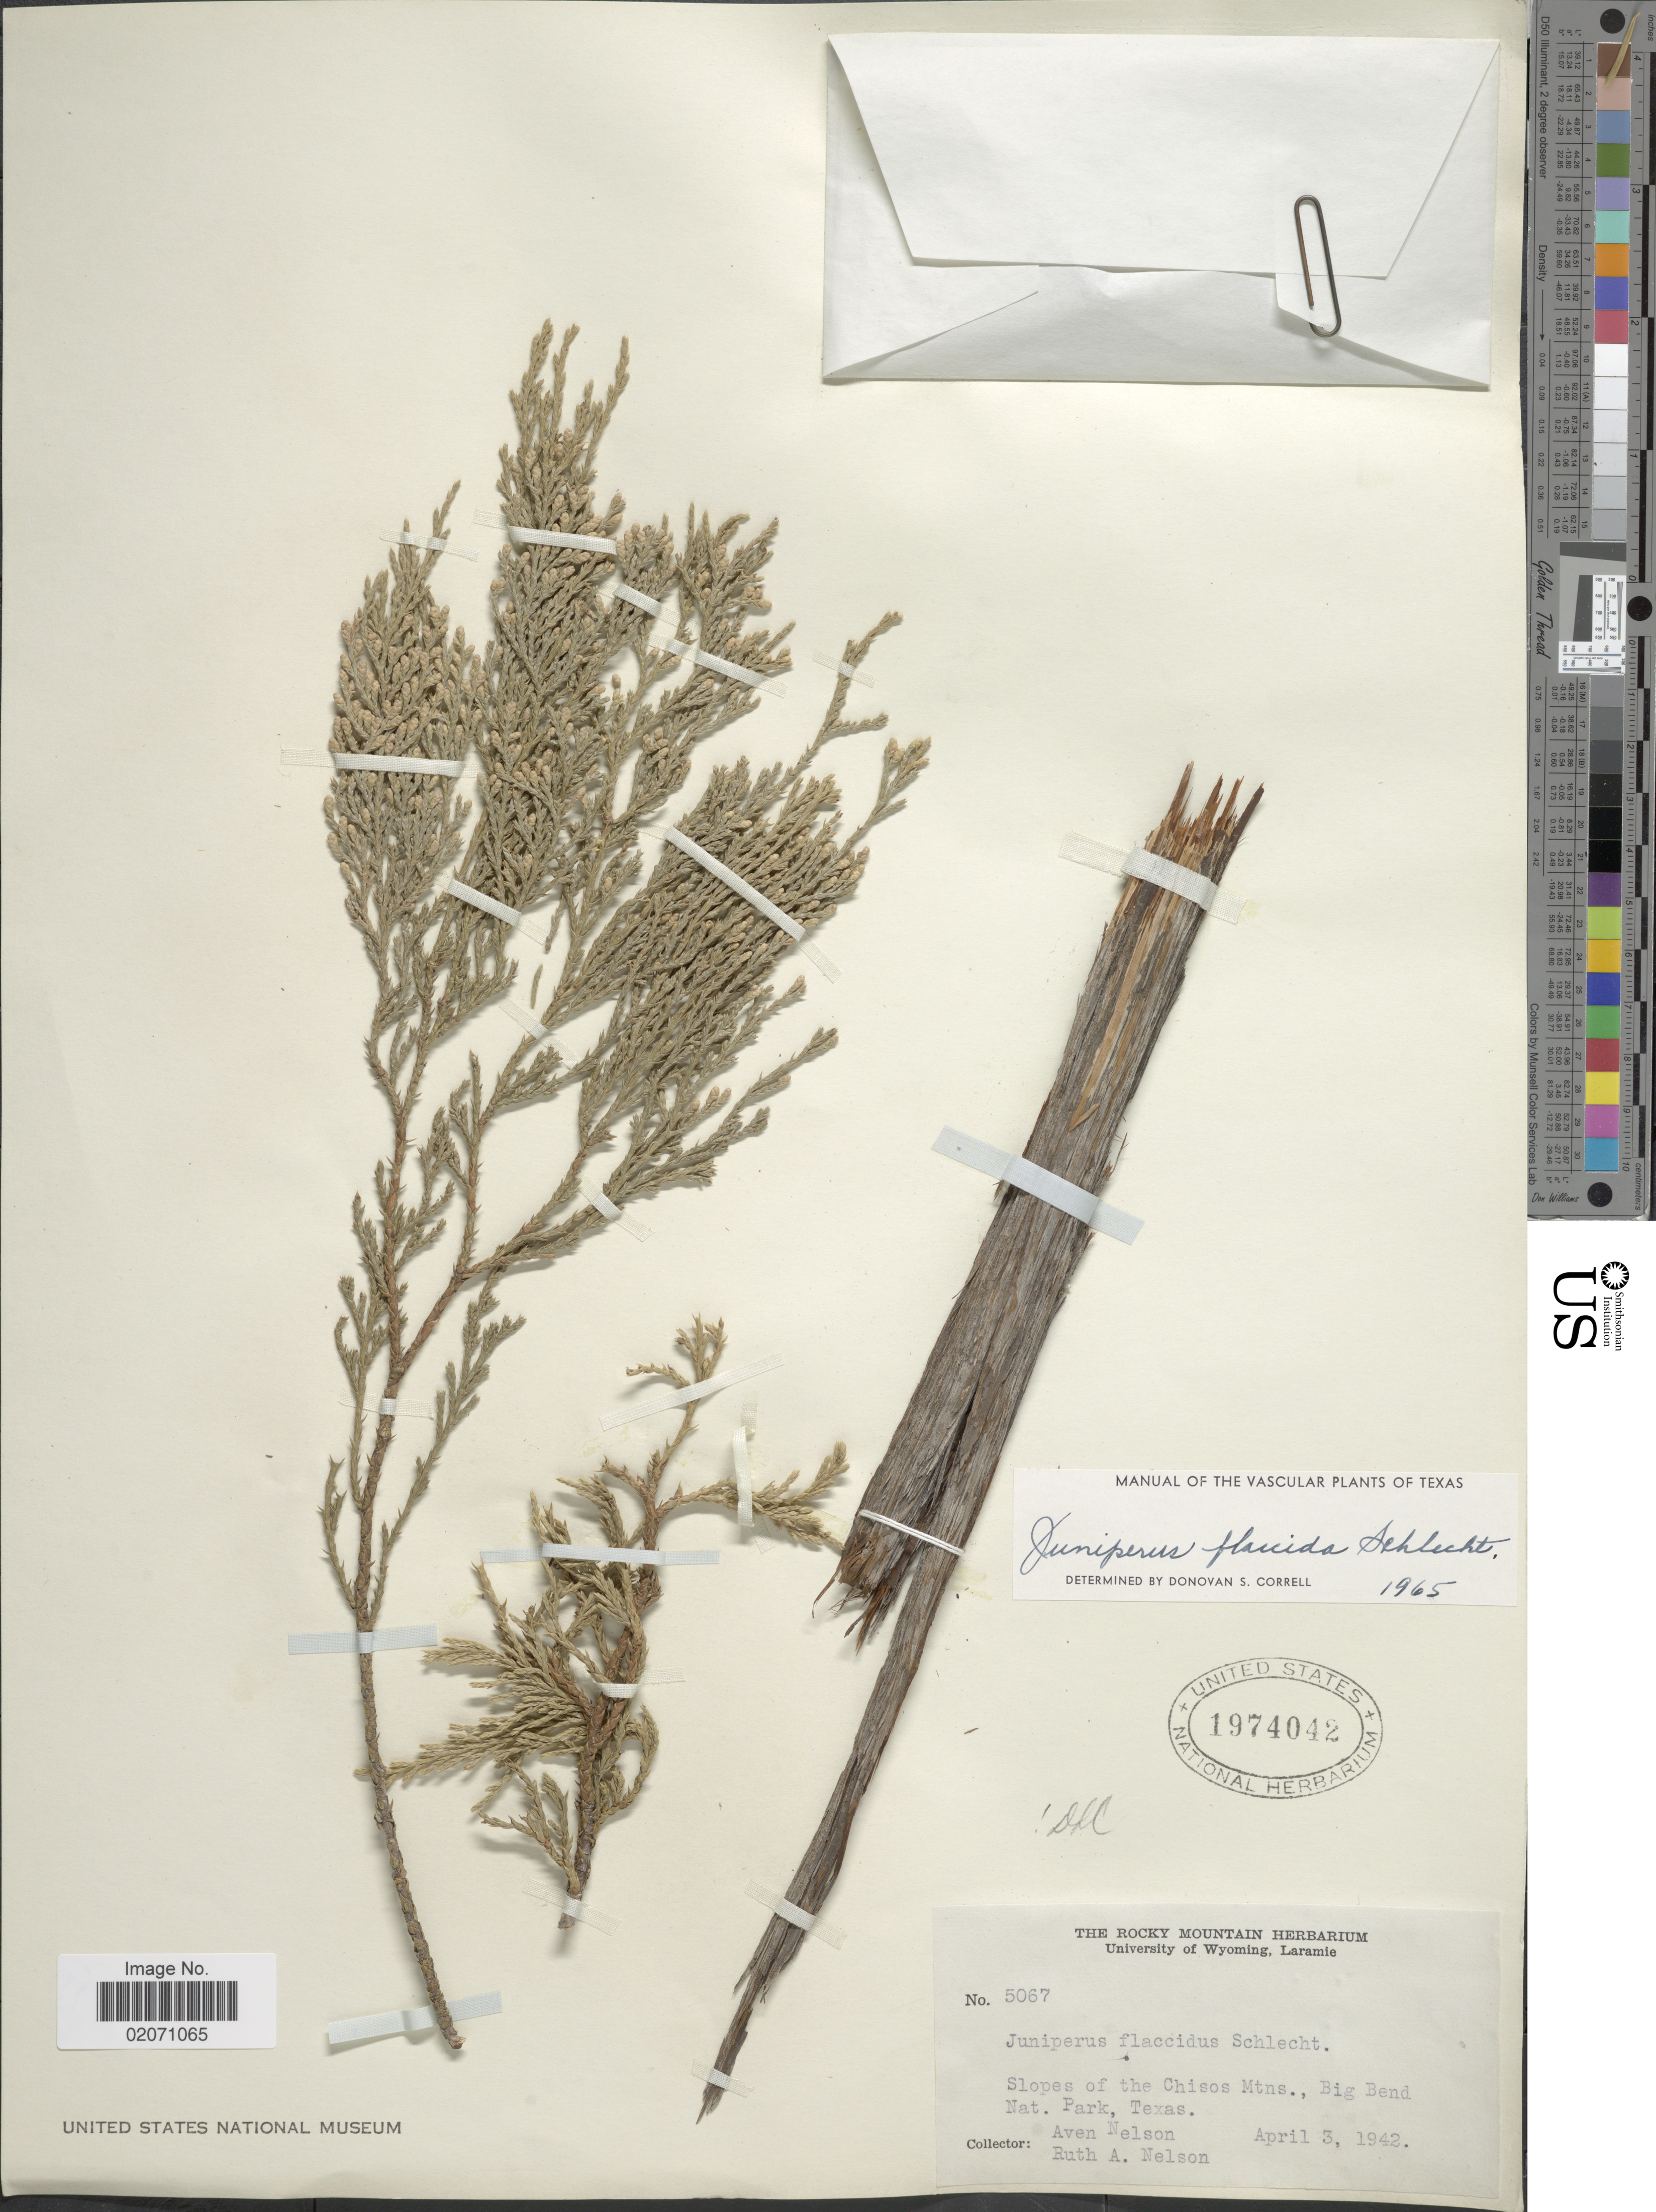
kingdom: Plantae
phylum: Tracheophyta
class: Pinopsida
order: Pinales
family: Cupressaceae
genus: Juniperus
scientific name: Juniperus flaccida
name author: Schltdl.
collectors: A. Nelson & R. A. Nelson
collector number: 5067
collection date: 1942-04-03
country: Mexico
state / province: México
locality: Slopes of the Chisos Mtns., Big Bend Nat. Park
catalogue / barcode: US 1974042